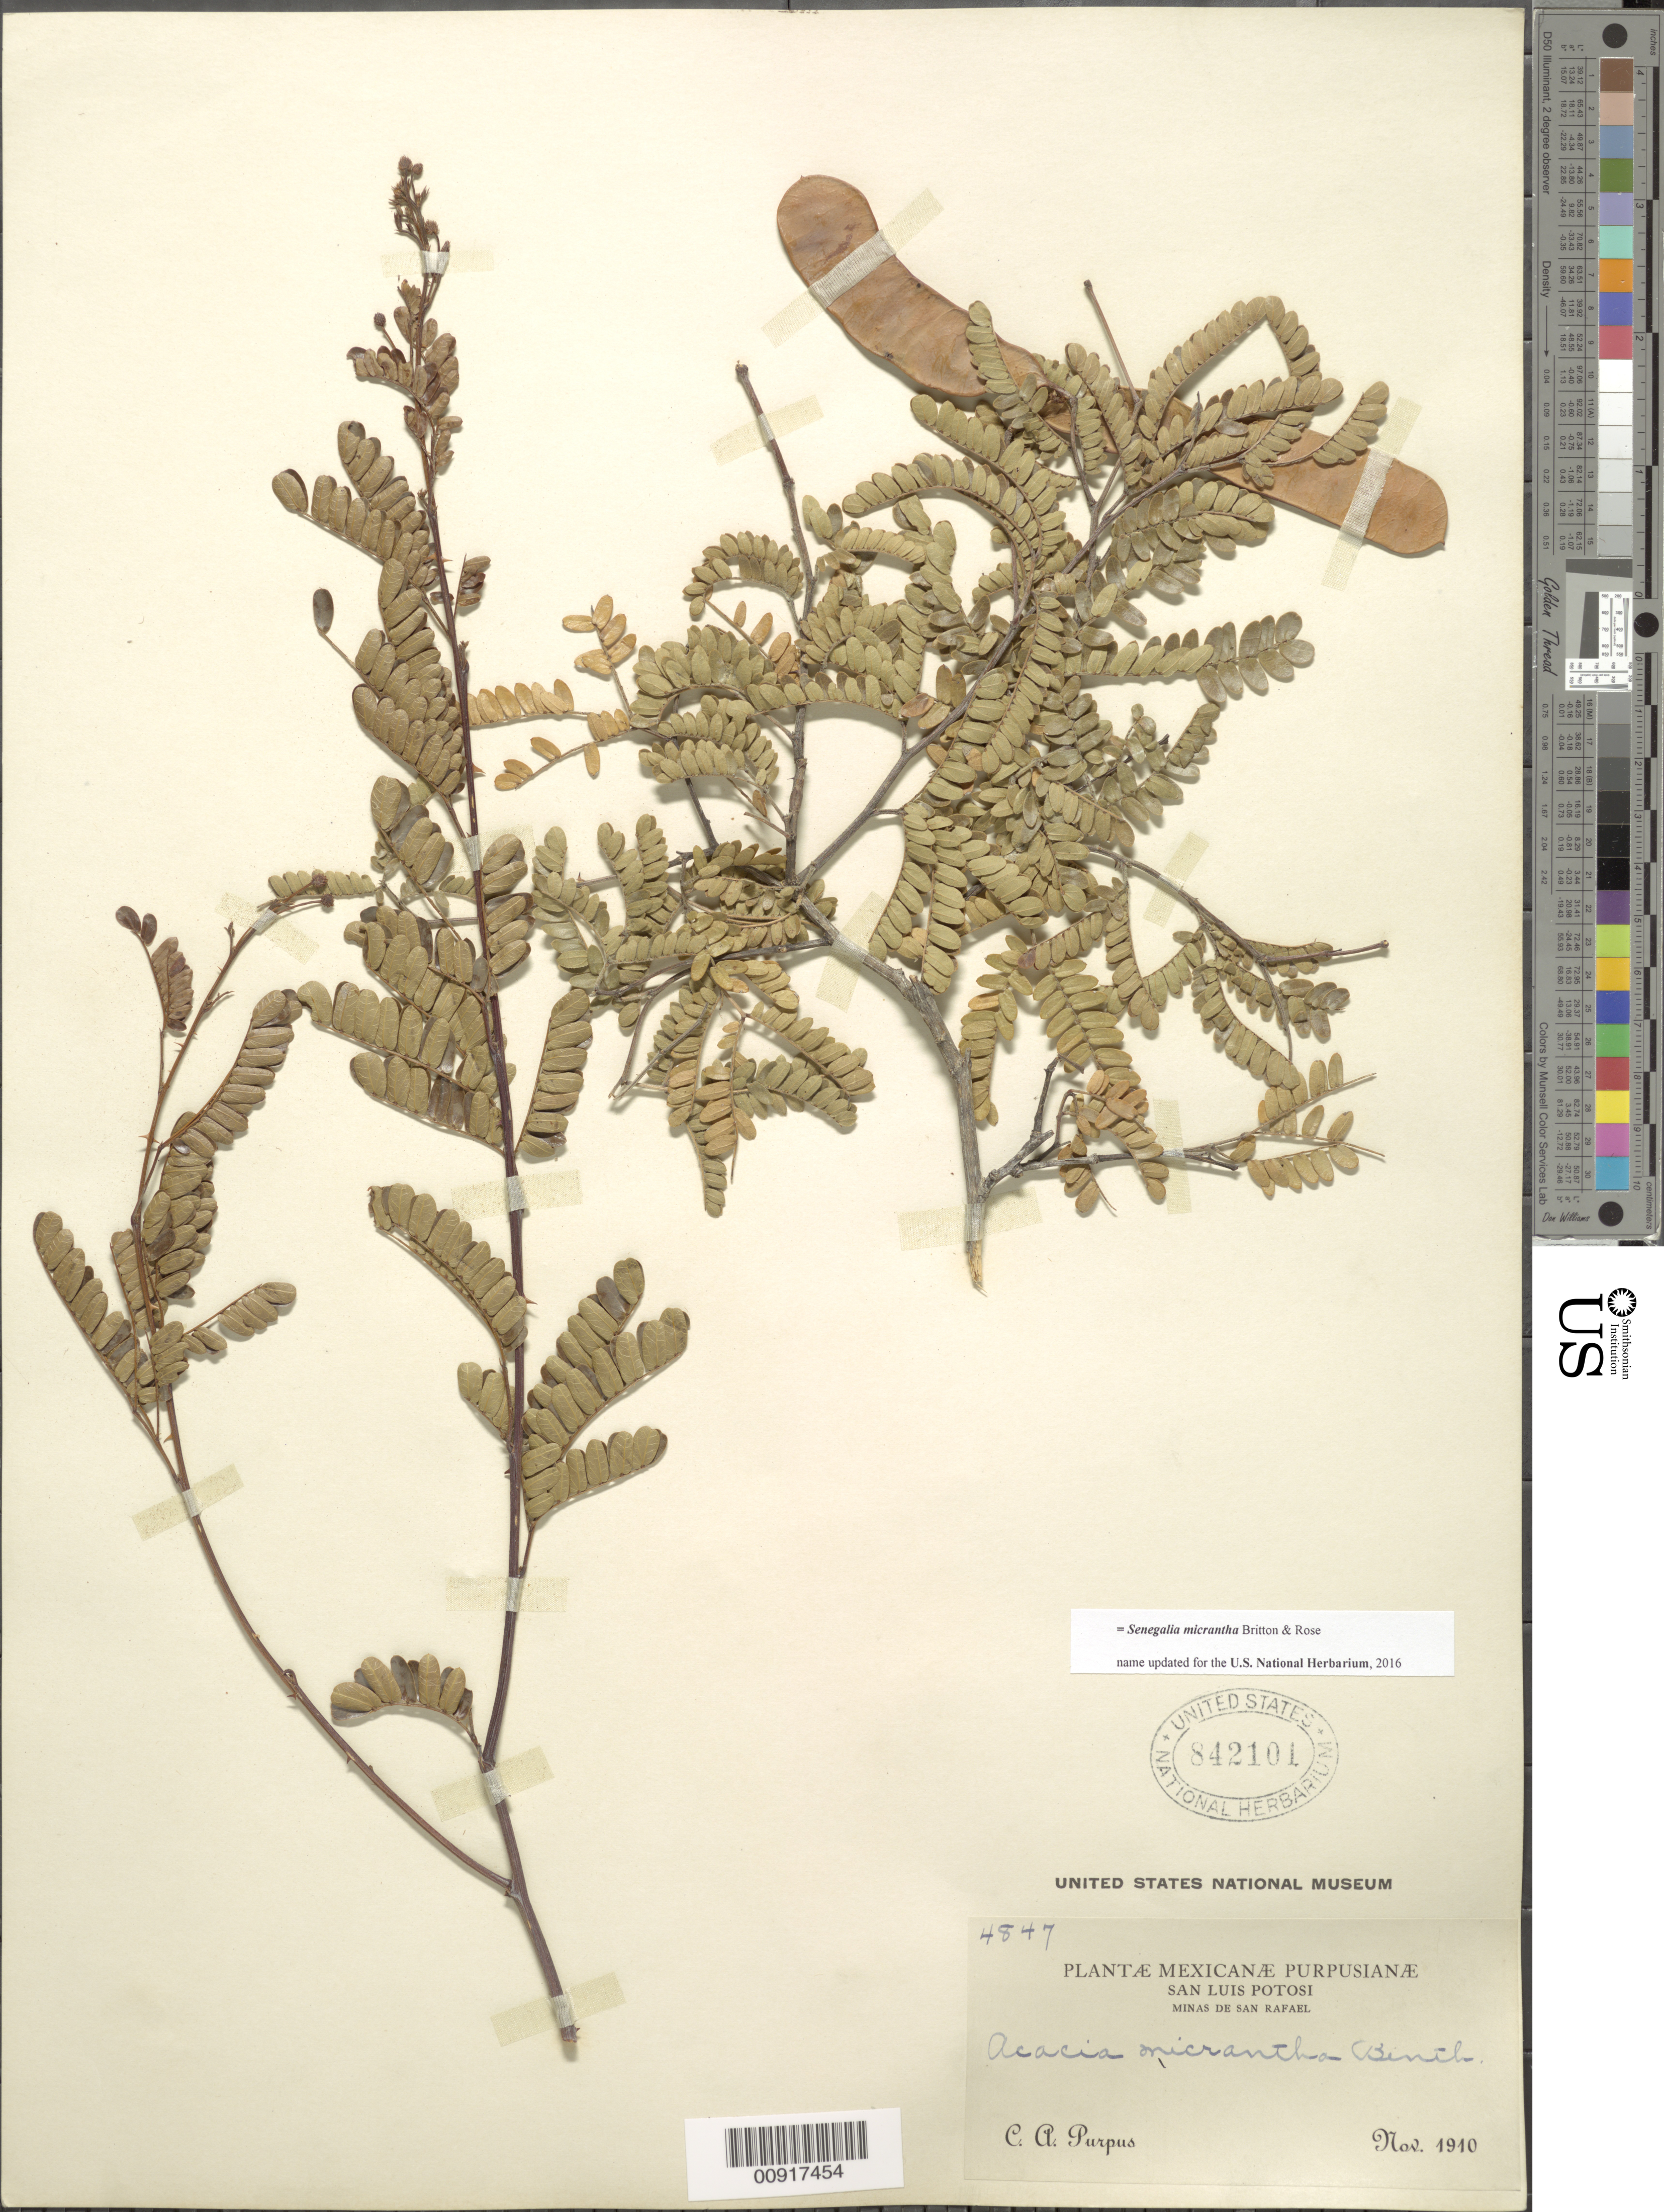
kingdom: Plantae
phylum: Tracheophyta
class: Magnoliopsida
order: Fabales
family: Fabaceae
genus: Senegalia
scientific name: Senegalia micrantha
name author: Britton & Rose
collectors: C. A. Purpus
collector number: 4847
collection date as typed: Nov 1910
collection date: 1910-11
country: Mexico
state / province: San Luis Potosí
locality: San Luis Potosí: Minas de San Rafael.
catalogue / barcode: US 842101